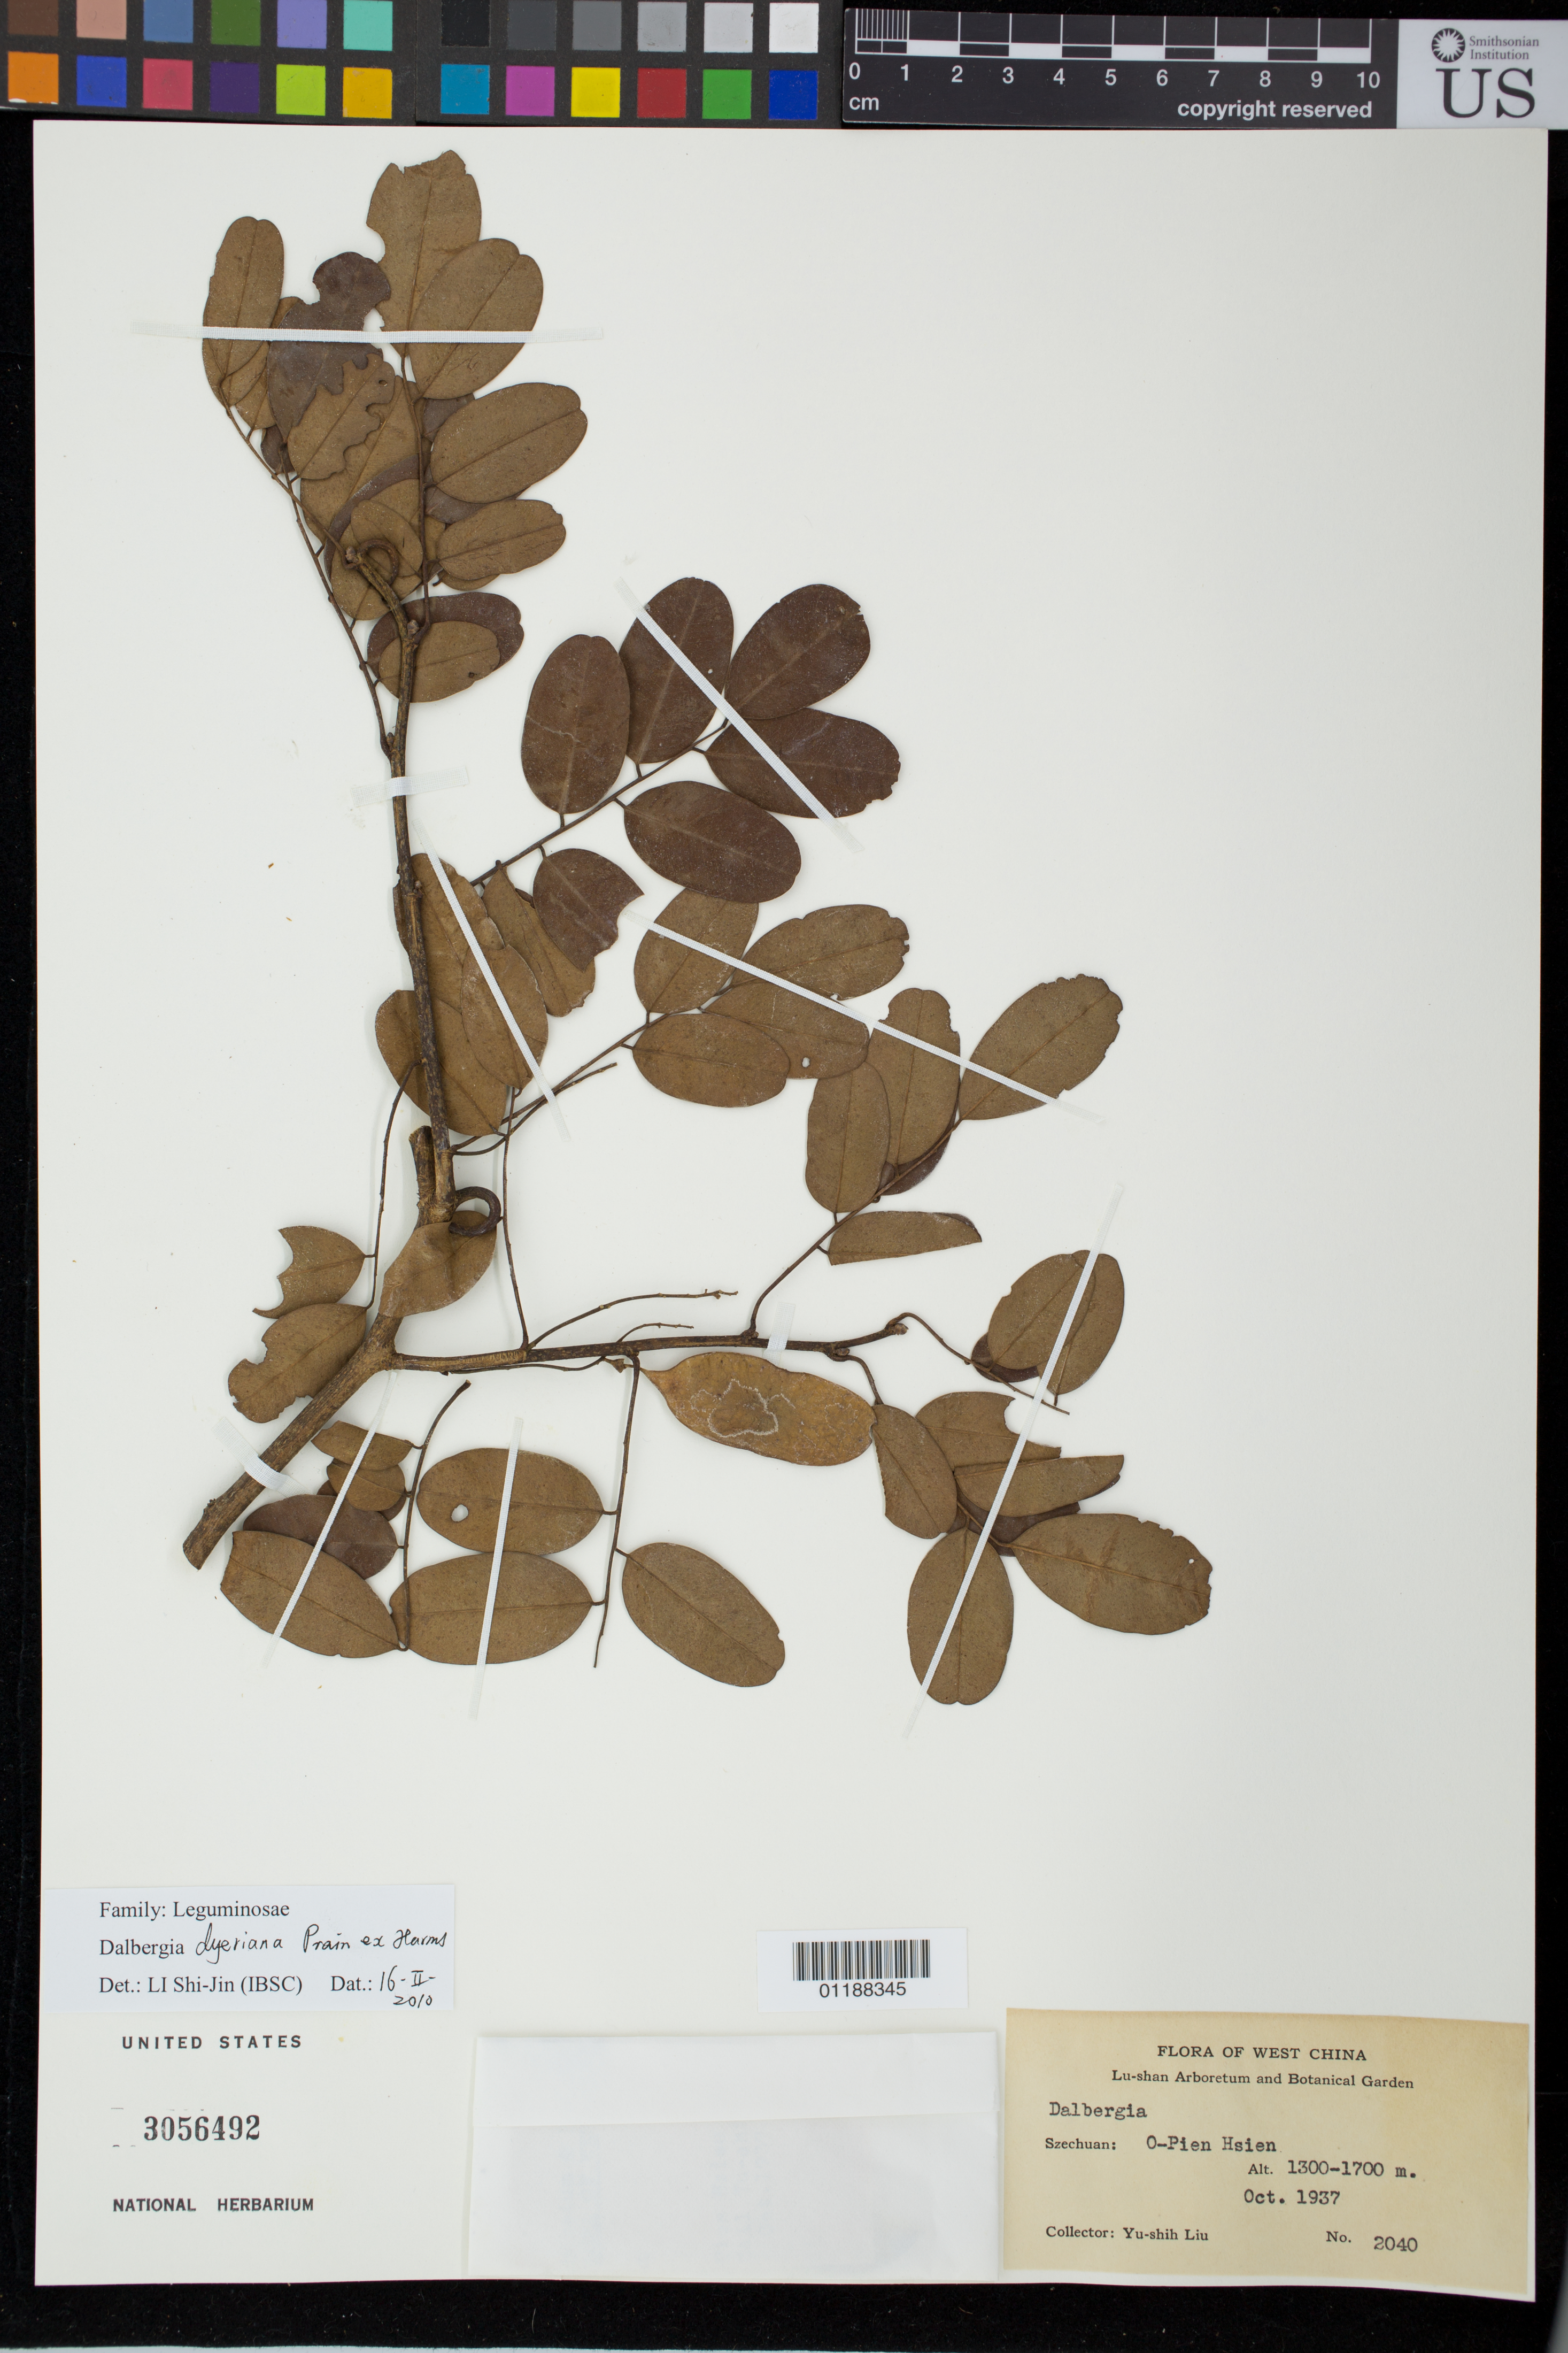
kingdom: Plantae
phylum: Tracheophyta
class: Magnoliopsida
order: Fabales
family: Fabaceae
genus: Dalbergia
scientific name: Dalbergia dyeriana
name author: B. Harms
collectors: Y. Liu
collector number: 2040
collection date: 1937-10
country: China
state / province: Sichuan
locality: O-Pien Hsien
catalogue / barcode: US 3056492